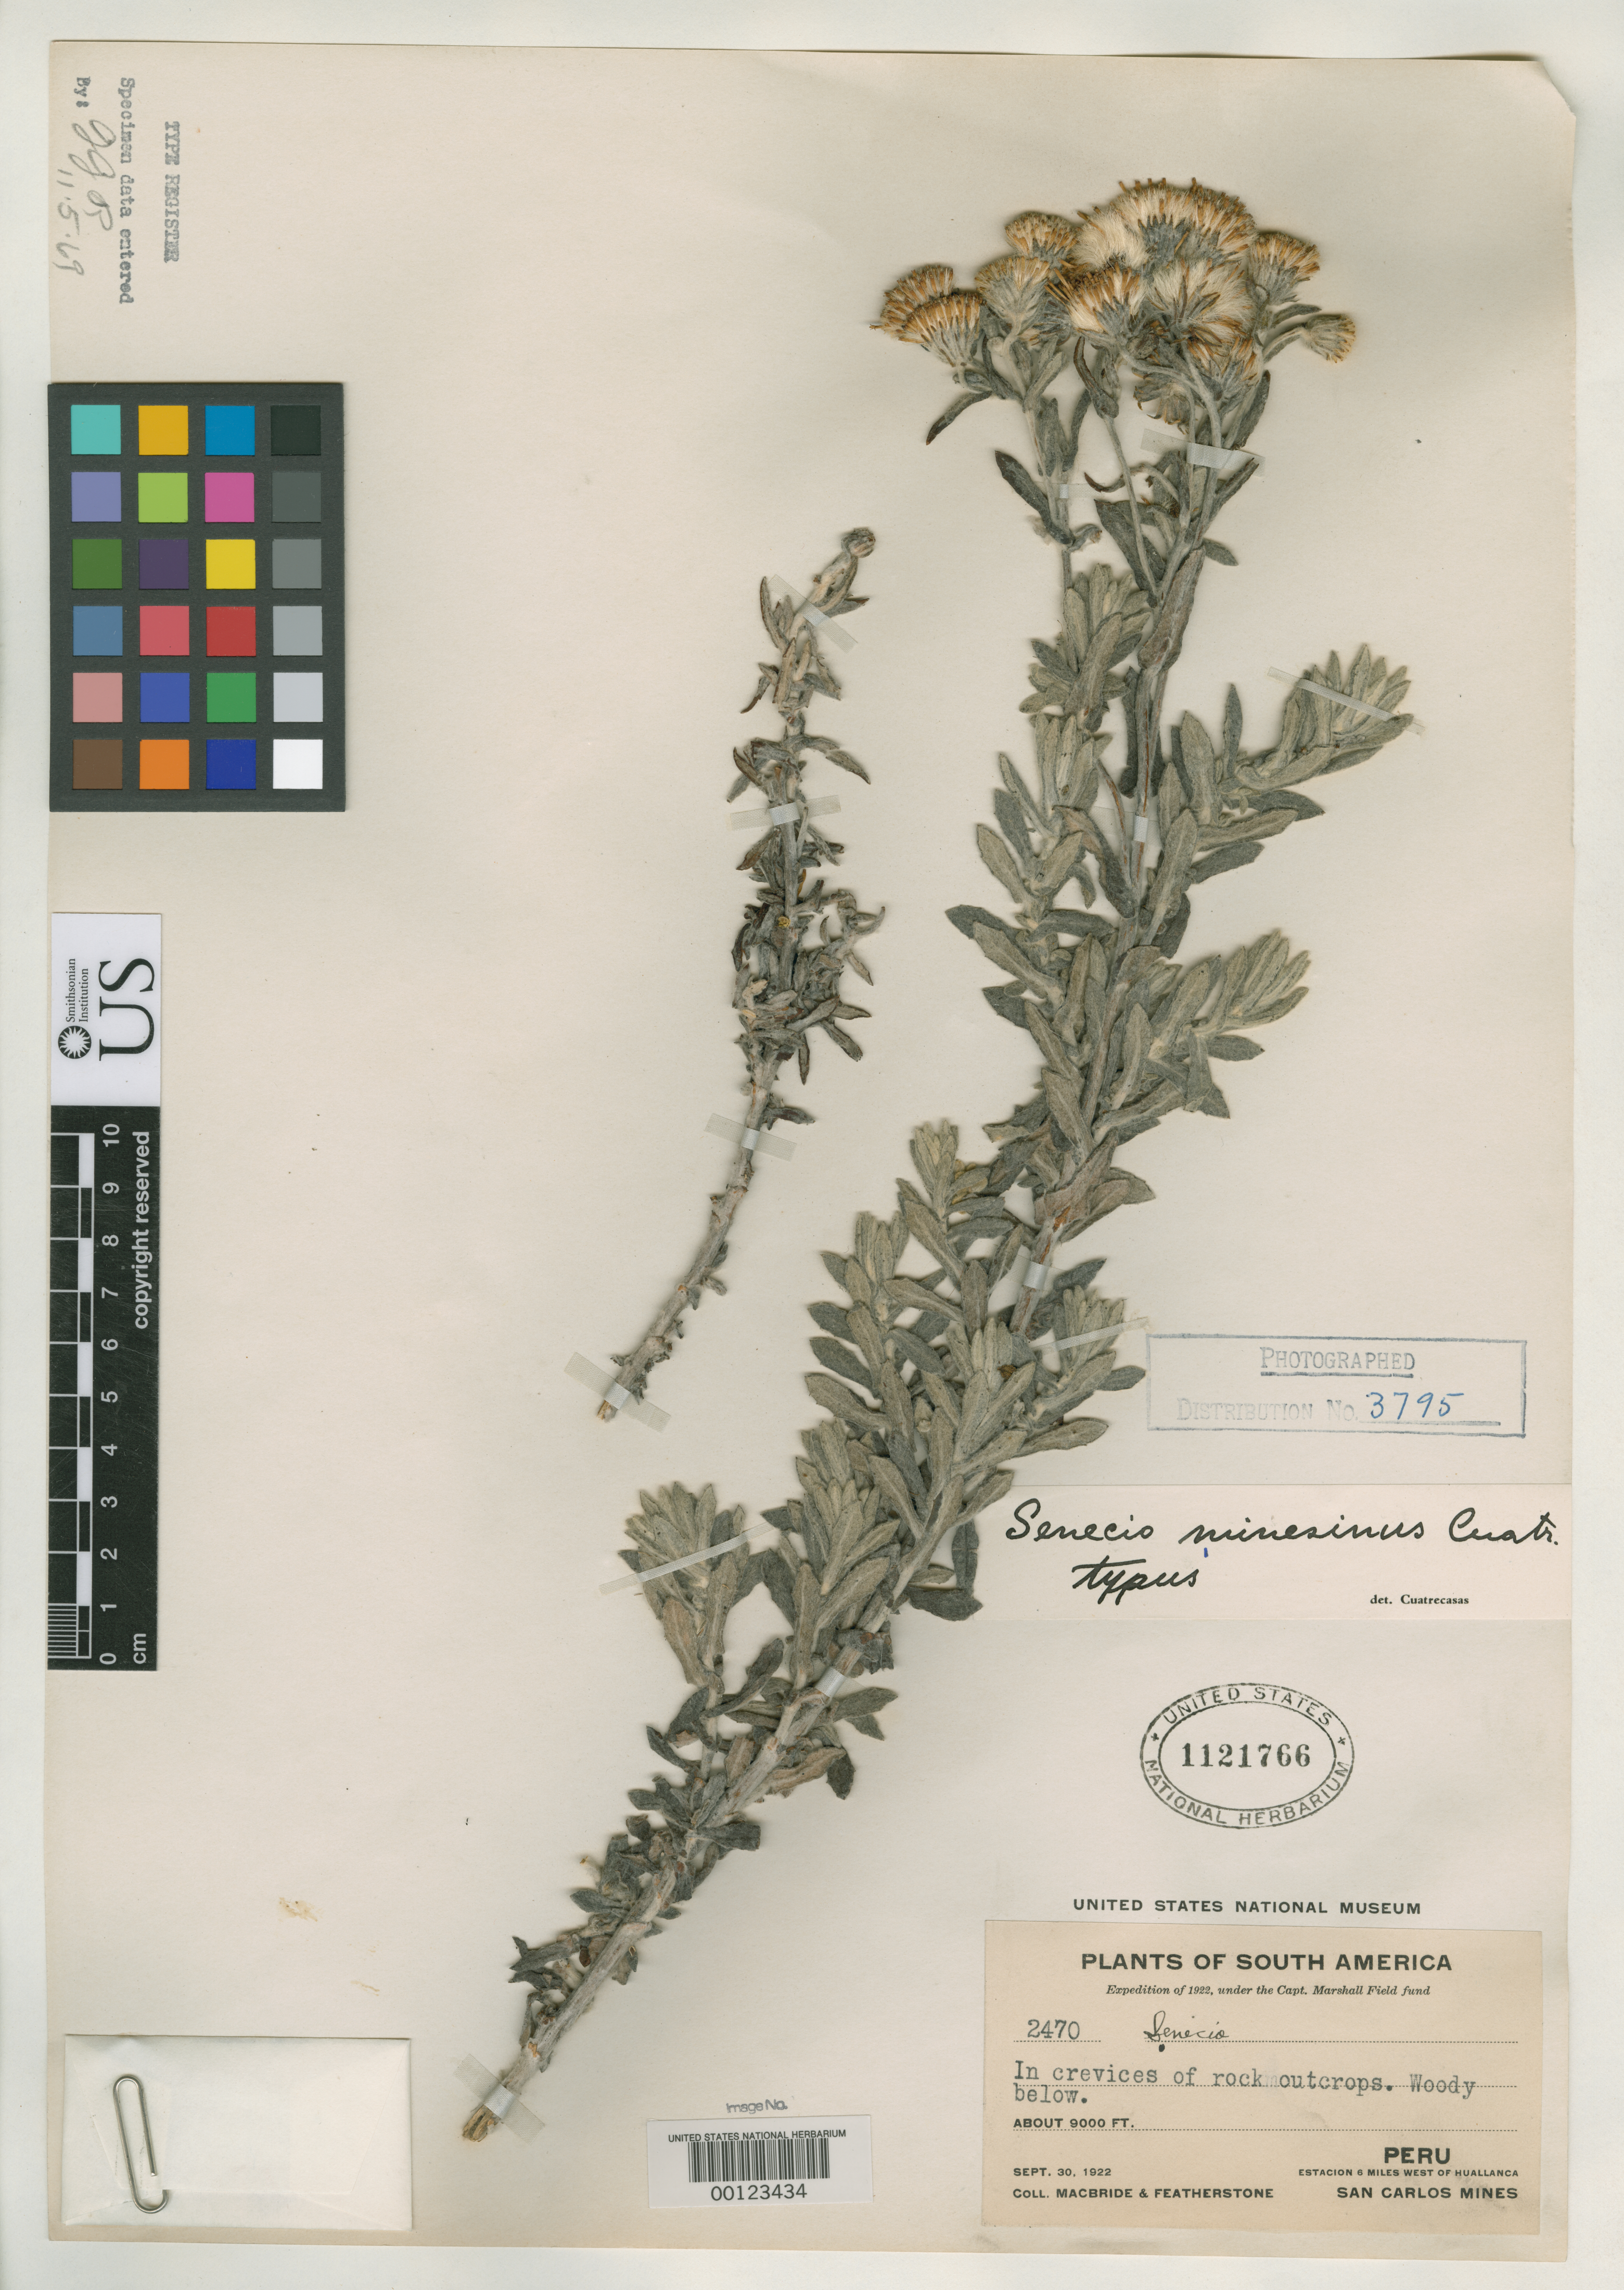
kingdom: Plantae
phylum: Tracheophyta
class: Magnoliopsida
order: Asterales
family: Asteraceae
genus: Senecio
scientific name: Senecio minesinus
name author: Cuatrec.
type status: Holotype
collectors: J. F. Macbride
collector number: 2470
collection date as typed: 30 Sep 1922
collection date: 1922-09-30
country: Peru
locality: est. 6 miles W of Huallanca, San Carlos mines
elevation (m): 2743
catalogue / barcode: US 1121766